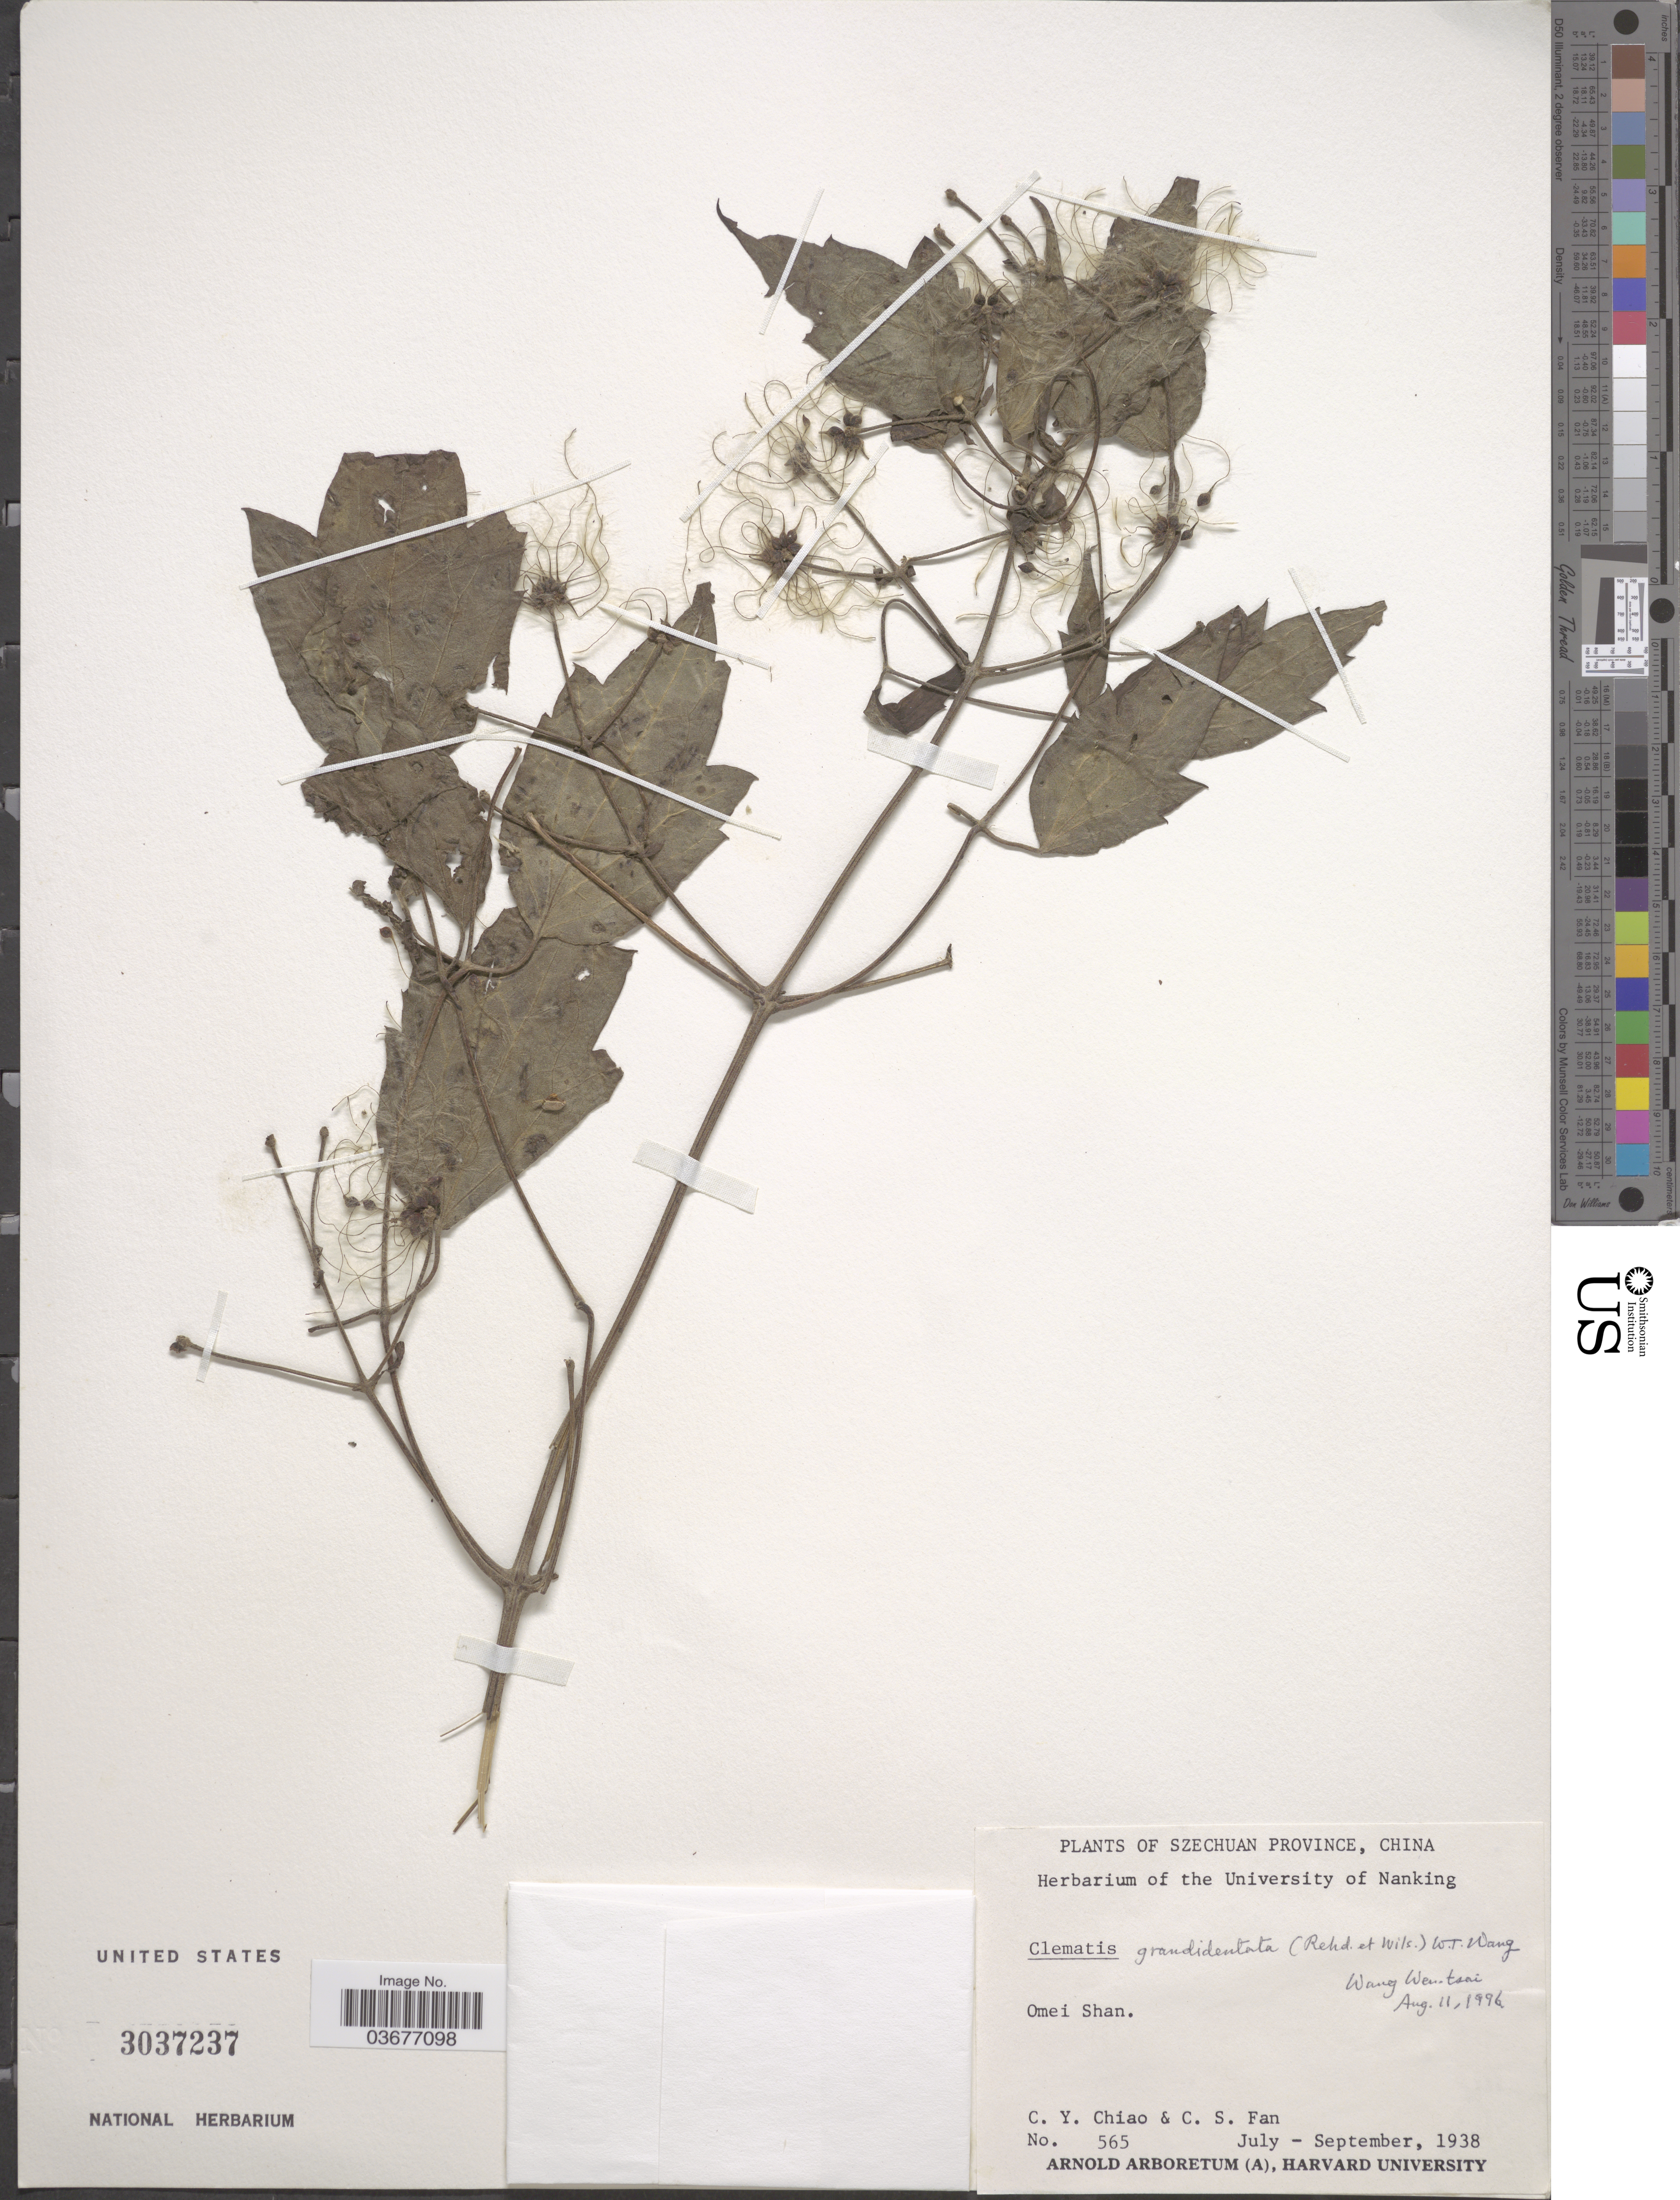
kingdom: Plantae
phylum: Tracheophyta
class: Magnoliopsida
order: Ranunculales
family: Ranunculaceae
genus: Clematis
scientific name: Clematis grandidentata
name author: (Rehder & E.H. Wilson) W.T. Wang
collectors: C. Y. Chiao & C. S. Fan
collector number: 565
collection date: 1938-07/1938-09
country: China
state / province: Sichuan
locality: Szechuan Province. Omei Shan.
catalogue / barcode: US 3037237